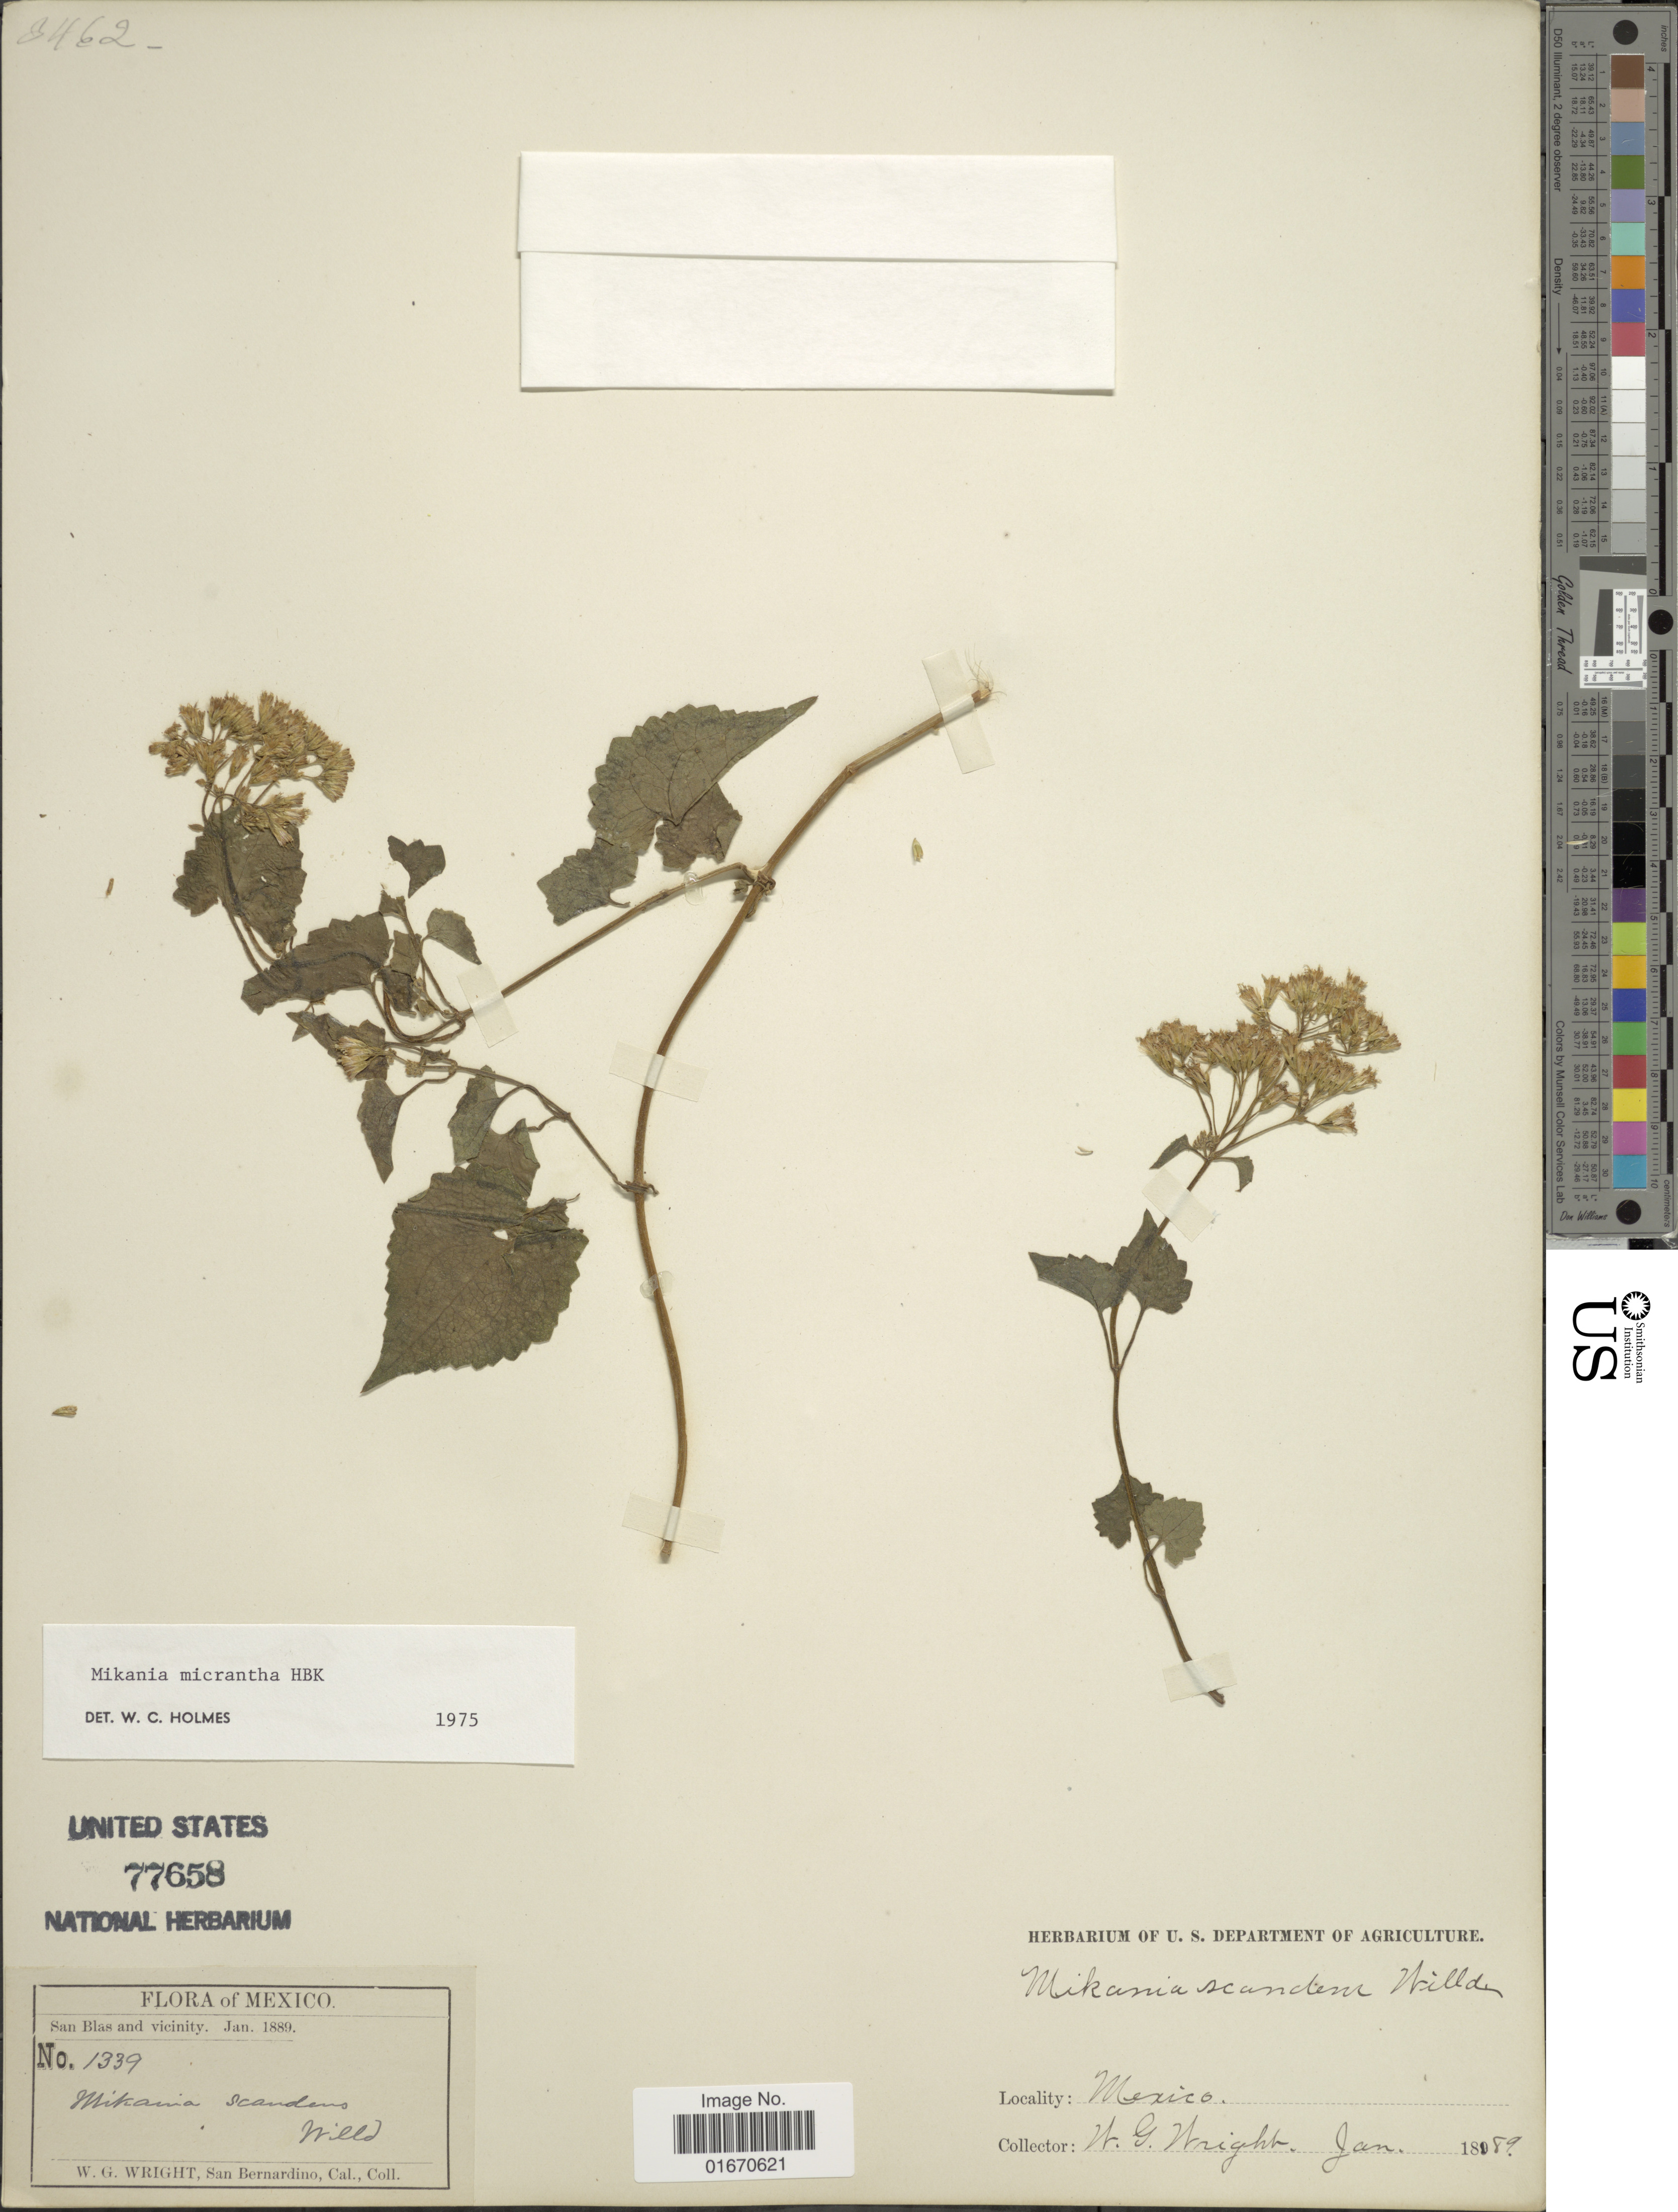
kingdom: Plantae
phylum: Tracheophyta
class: Magnoliopsida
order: Asterales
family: Asteraceae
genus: Mikania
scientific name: Mikania micrantha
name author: Kunth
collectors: W. G. Wright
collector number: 1339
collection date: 1889-01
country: Mexico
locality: San Blas and vicinity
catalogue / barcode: US 77658